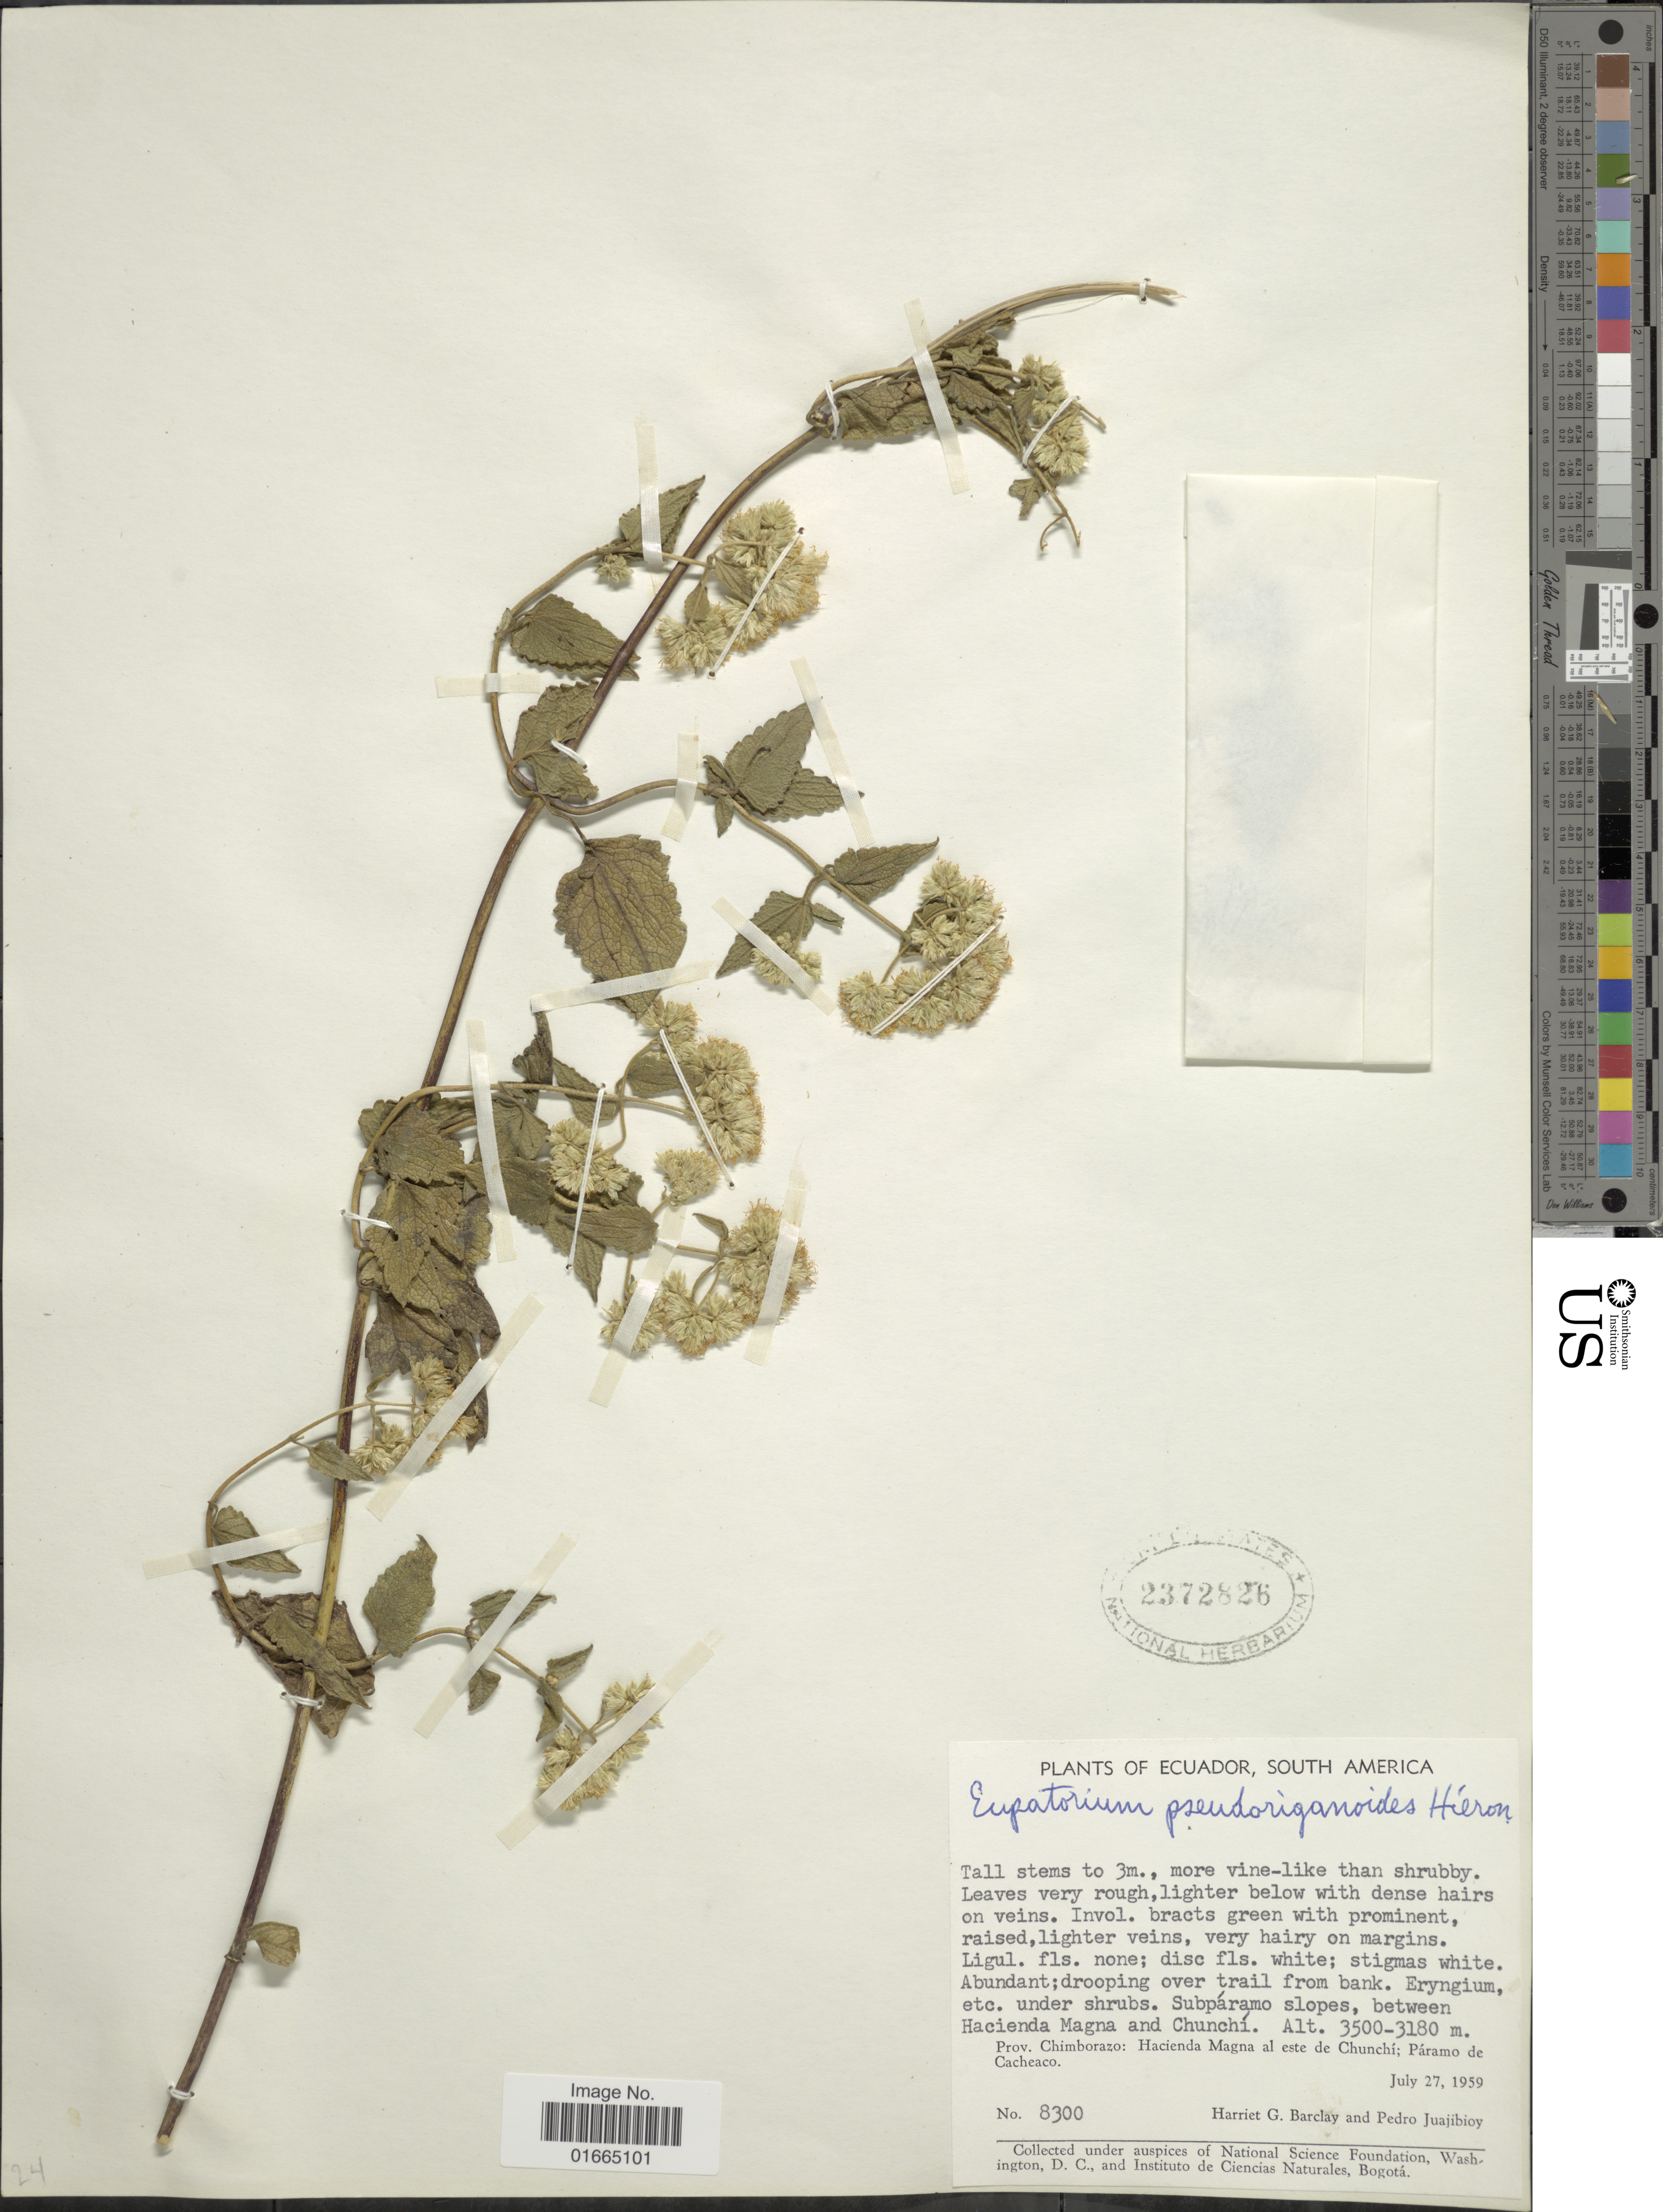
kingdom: Plantae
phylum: Tracheophyta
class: Magnoliopsida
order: Asterales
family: Asteraceae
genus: Cronquistianthus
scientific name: Cronquistianthus pseudoriganoides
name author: (Hieron.) R.M. King & H. Rob.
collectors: H. G. Barclay & P. Juajibioy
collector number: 8300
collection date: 1959-07-27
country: Ecuador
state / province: Chimborazo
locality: Hacienda Magna and Chunchí. Prov. Chimborazo: Hacienda Magna al este de Chunchi; Páramo de Cacheao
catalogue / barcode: US 2372826